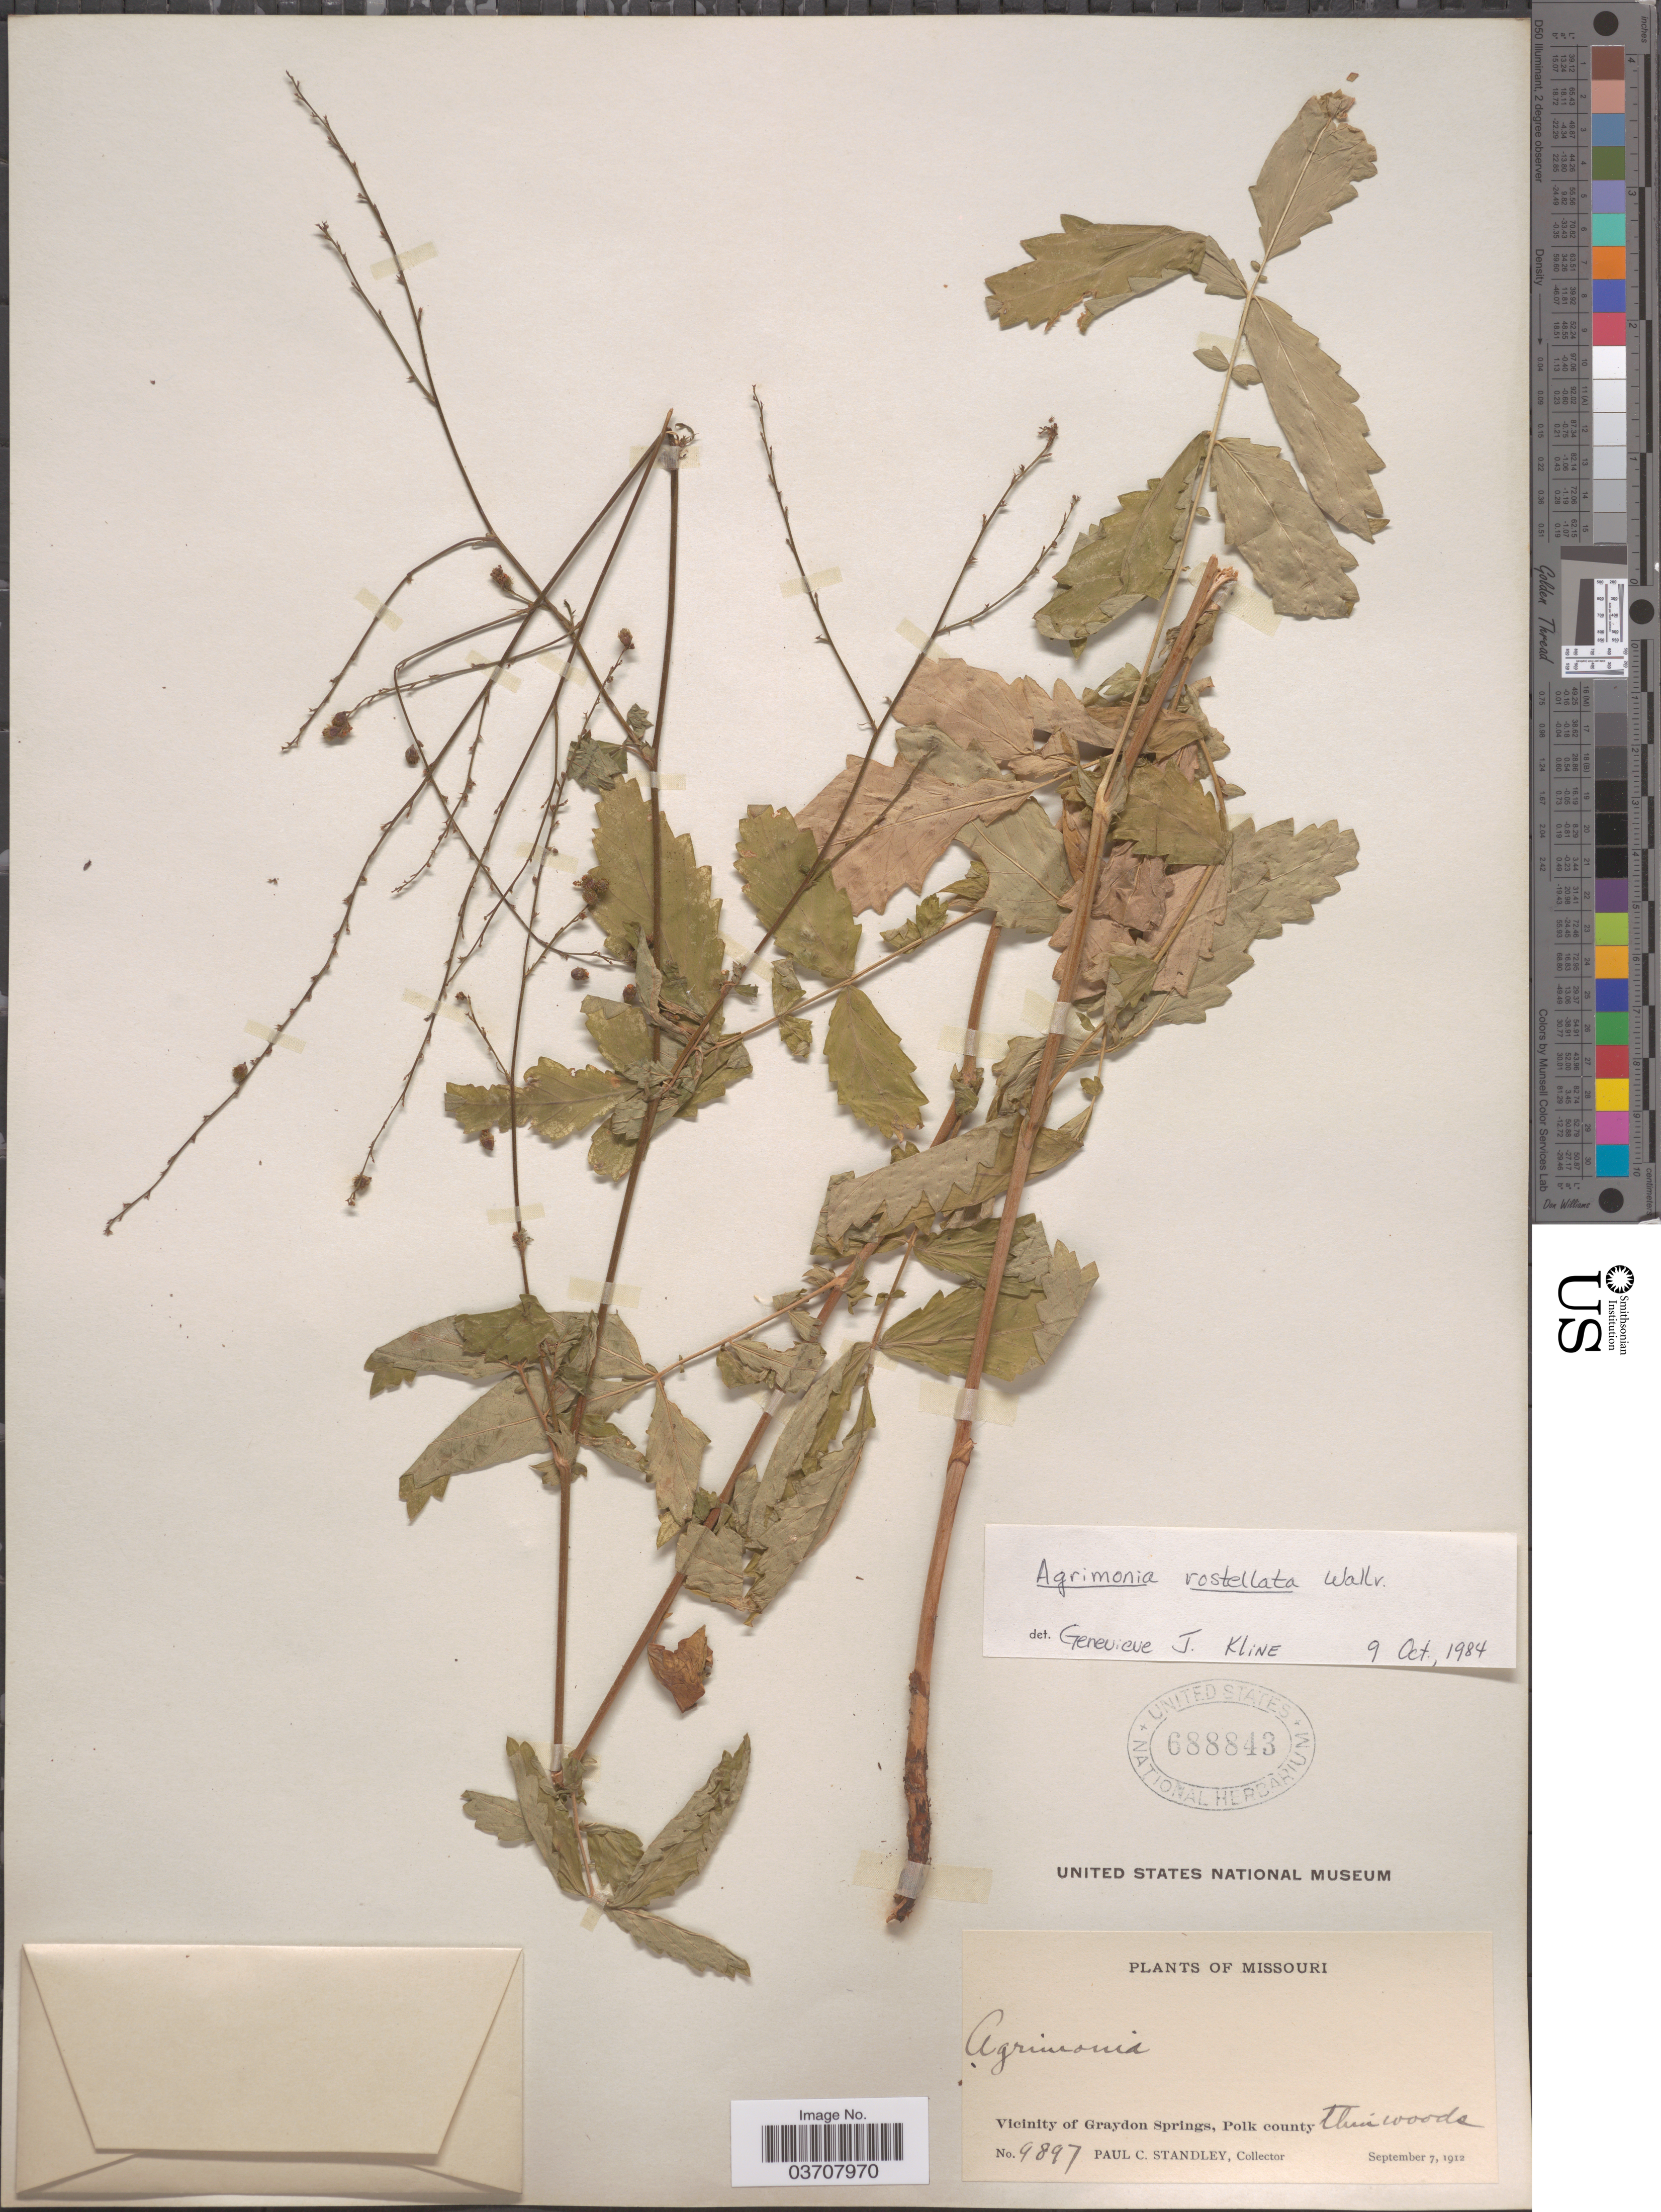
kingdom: Plantae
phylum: Tracheophyta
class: Magnoliopsida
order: Rosales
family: Rosaceae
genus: Agrimonia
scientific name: Agrimonia rostellata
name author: Wallr.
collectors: P. C. Standley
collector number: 9897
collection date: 1912-09-07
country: United States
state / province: Missouri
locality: Vicinity of Graydon Springs, Polk county.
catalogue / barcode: US 688843